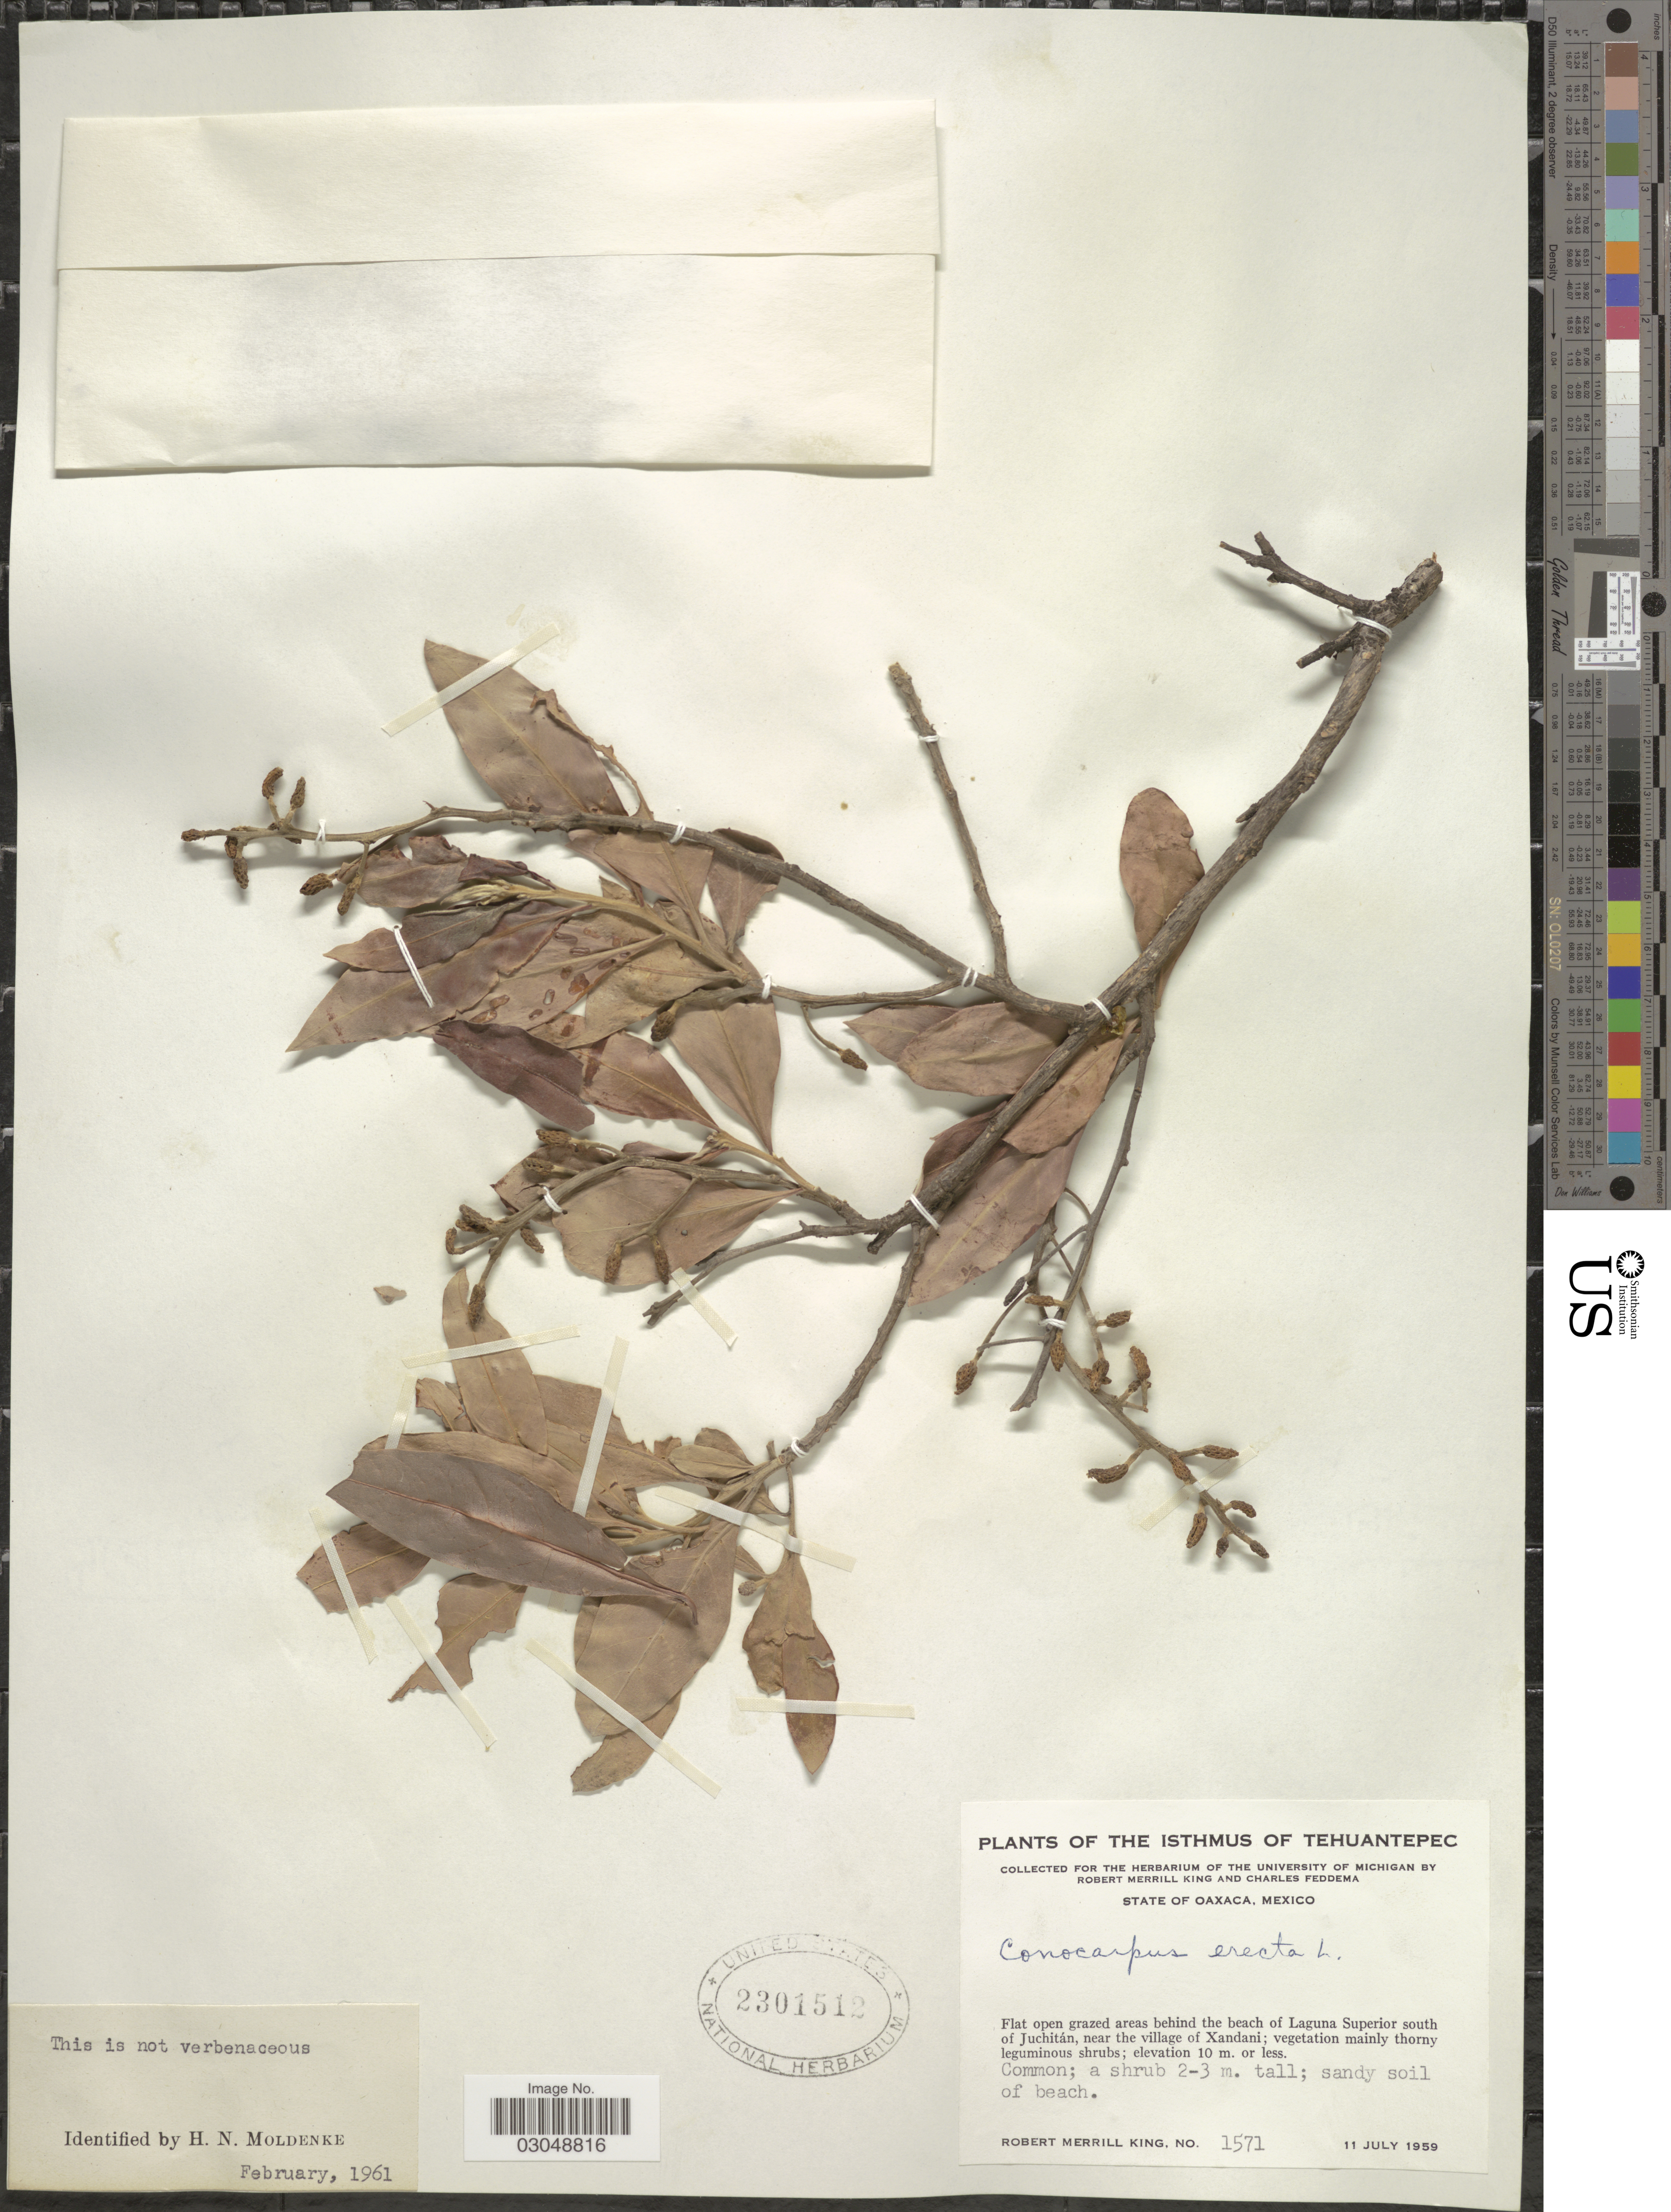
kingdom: Plantae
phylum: Tracheophyta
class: Magnoliopsida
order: Myrtales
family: Combretaceae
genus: Conocarpus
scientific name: Conocarpus erectus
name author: L.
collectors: R. M. King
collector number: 1571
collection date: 1959-07-11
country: Mexico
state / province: Oaxaca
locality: Isthmus of Tehuantepec. Flat open grazed areas behind the beach of Laguna Superior south of Juchitán, near the village of Xandani.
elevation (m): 10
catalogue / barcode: US 2301512